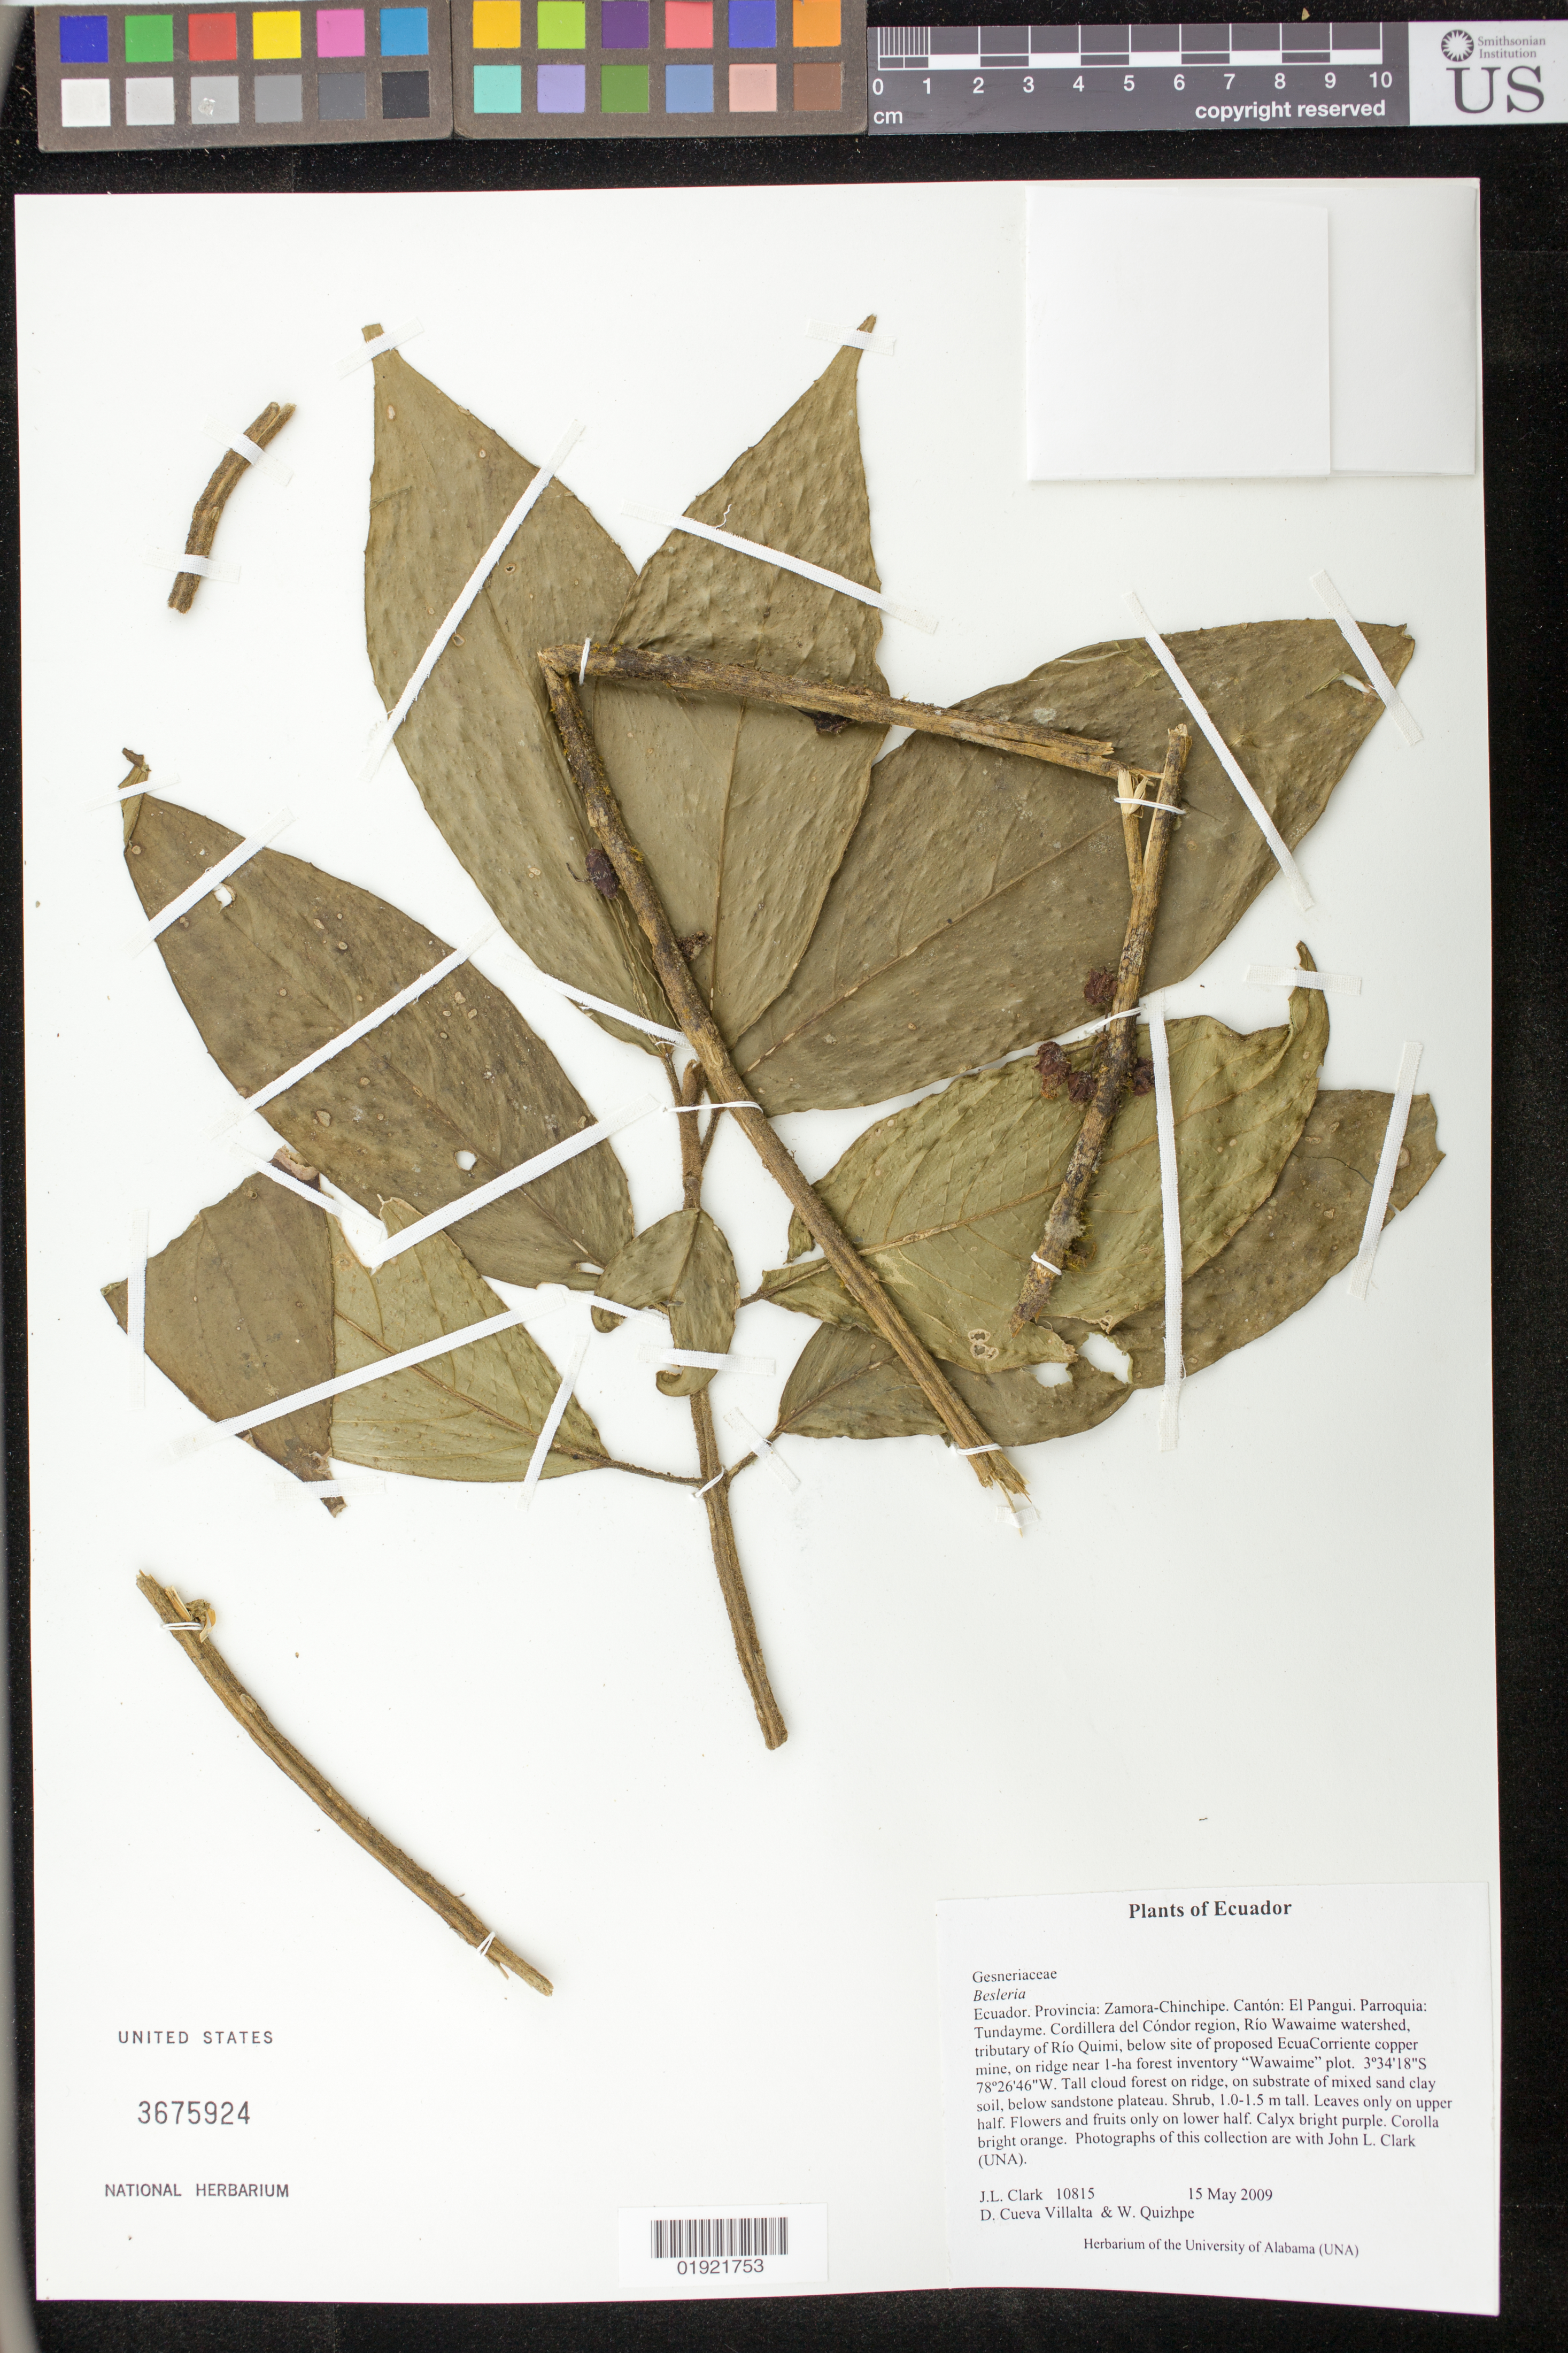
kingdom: Plantae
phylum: Tracheophyta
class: Magnoliopsida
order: Lamiales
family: Gesneriaceae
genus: Besleria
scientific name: Besleria sp.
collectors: J. L. Clark, D. Cueva Villalta & W. Quizhpe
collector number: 10815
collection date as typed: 15 May 2009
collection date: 2009-05-15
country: Ecuador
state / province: Zamora-Chinchipe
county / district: El Pangui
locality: Parroquia: Tundayme. Cordillera del Condor region, Rio Wawaime watershed, tributary of Rio Quimi, below site of proposed EcuaCorriente opper mine, on ridge near 1-ha forest inventory "Wawaime" plot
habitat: Tall cloud forest on ridge, on substrate of mixed sand clay soil, below sandstone plateau.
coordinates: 3 34 18 S, 78 26 46 W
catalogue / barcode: US 3675924